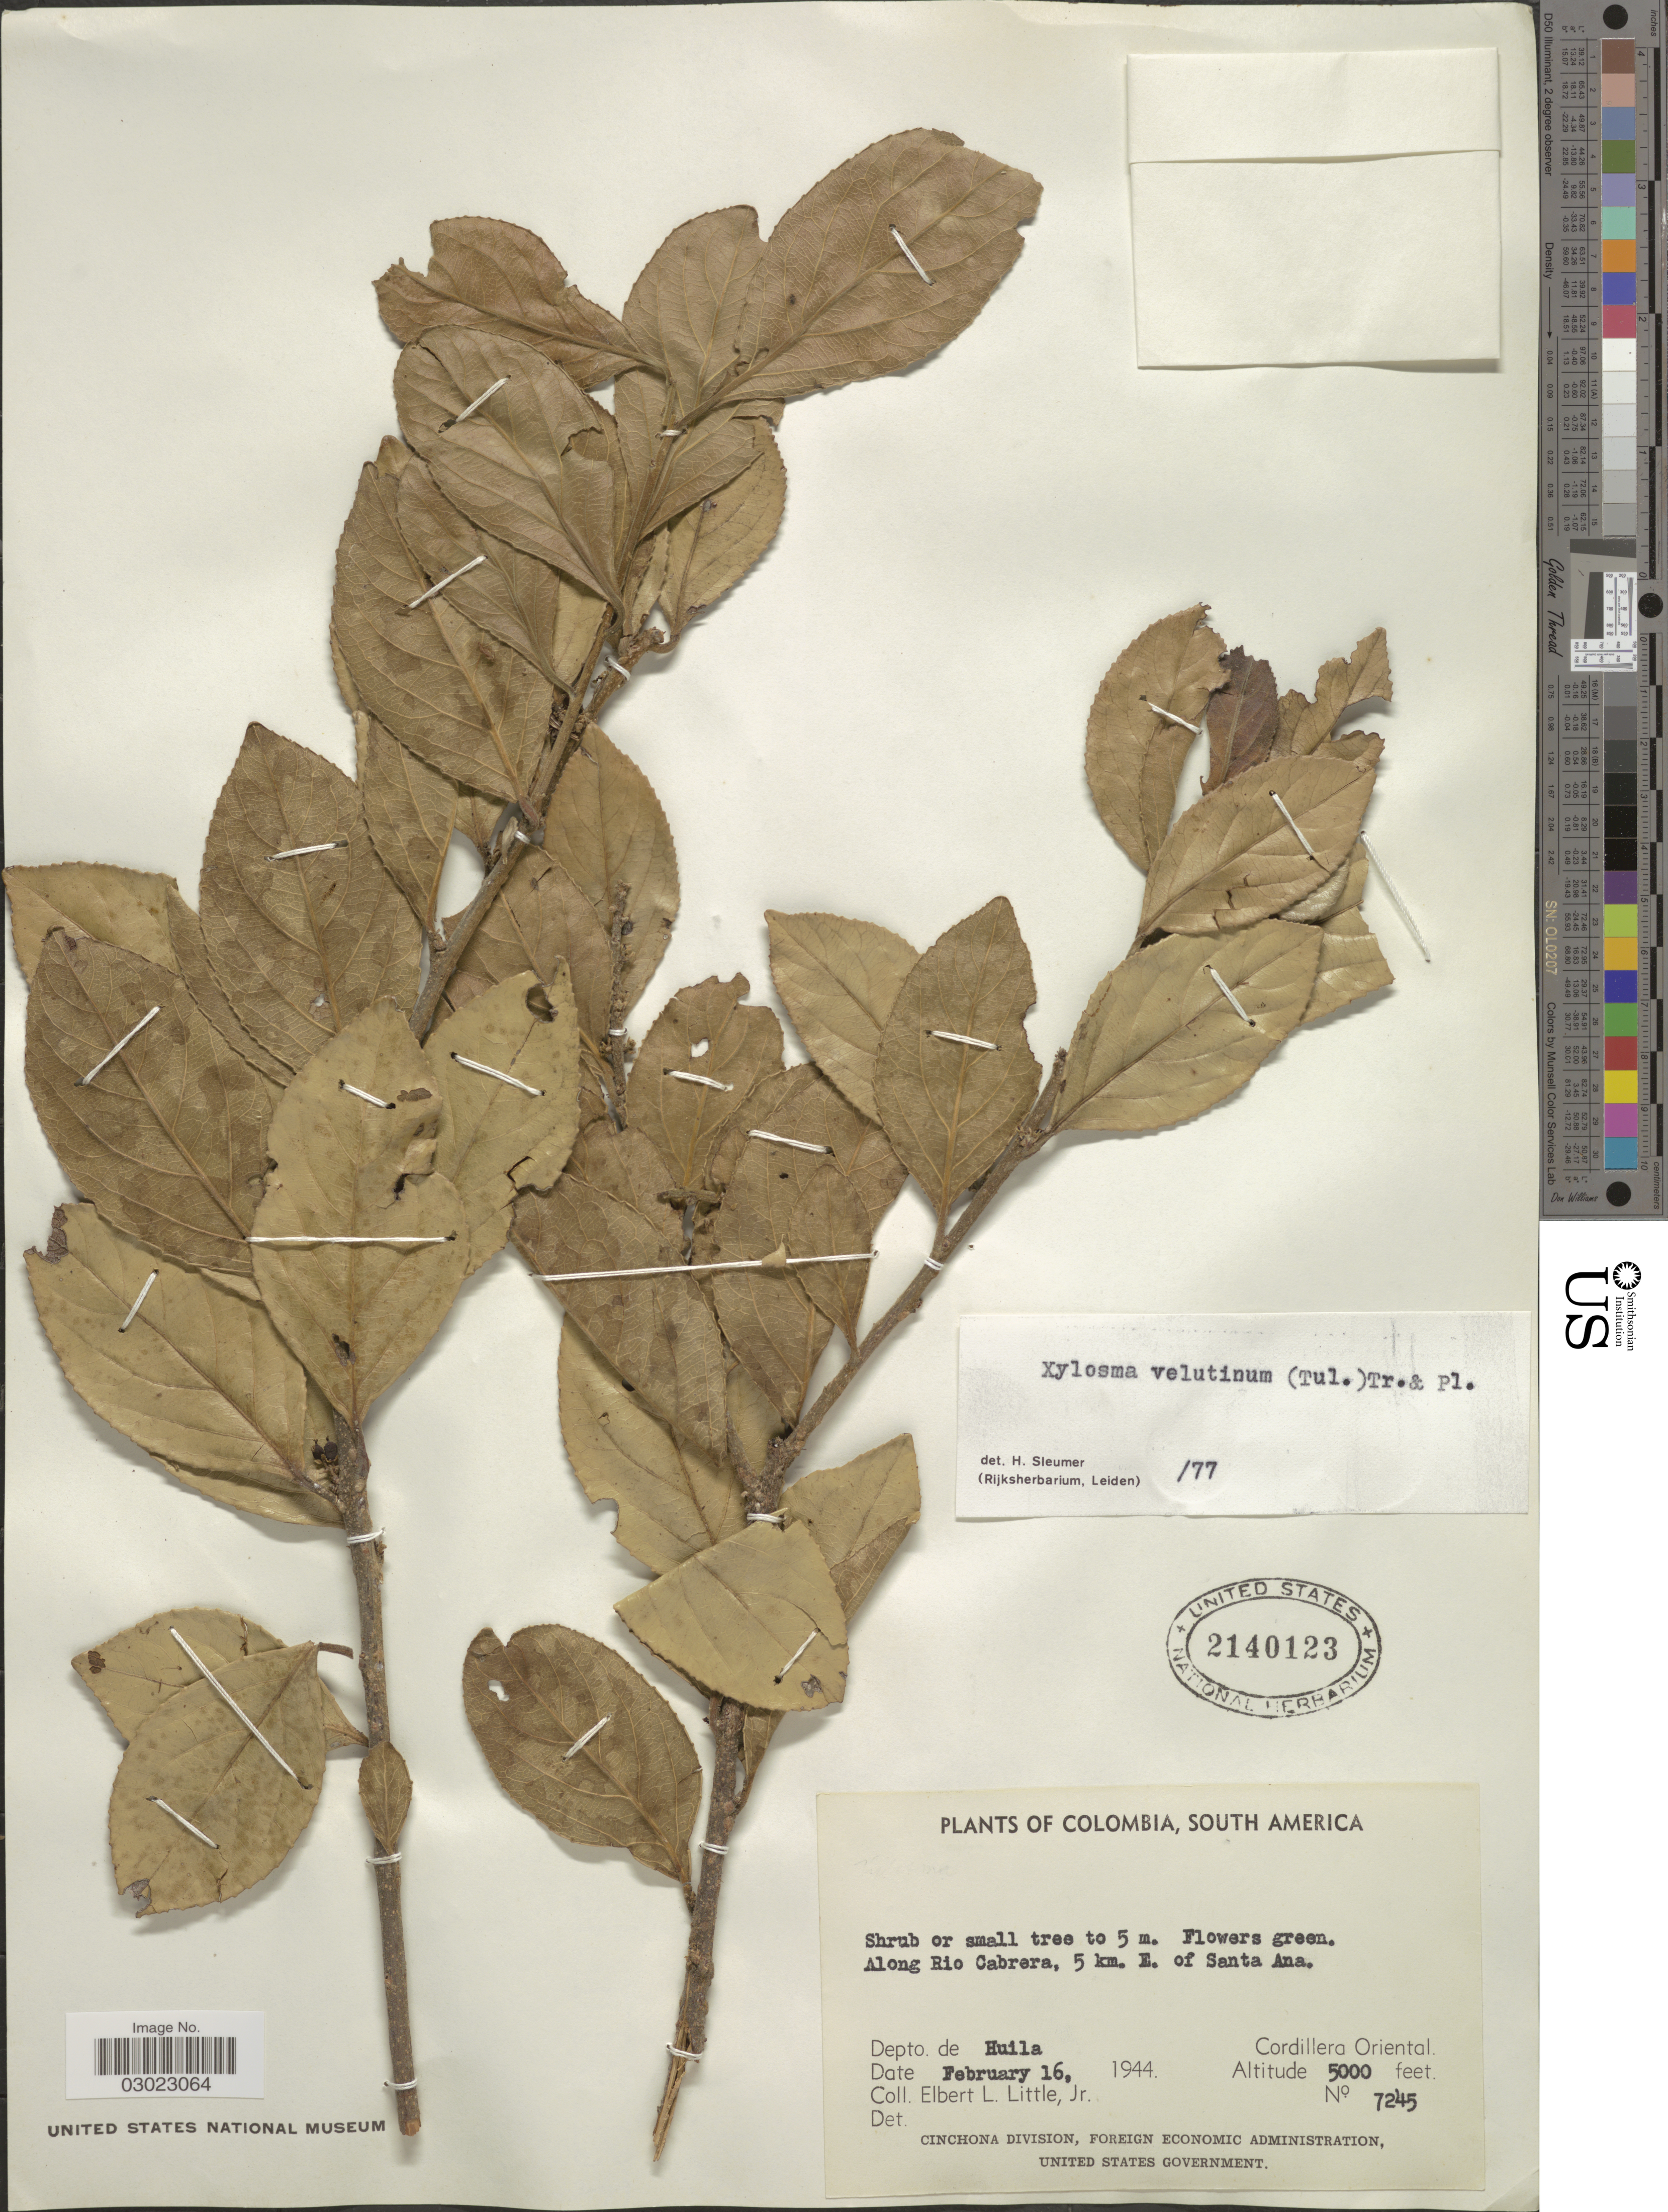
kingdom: Plantae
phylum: Tracheophyta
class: Magnoliopsida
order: Malpighiales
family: Salicaceae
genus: Xylosma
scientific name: Xylosma velutina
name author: (Tul.) Triana & Planch.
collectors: E. L. Little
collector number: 7245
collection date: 1944-02-16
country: Colombia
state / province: Huila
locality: Along Rio Cabrera, 5 km. E. of Santa Ana. Depto. de Huila. Cordillera Oriental.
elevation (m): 1524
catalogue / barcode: US 2140123